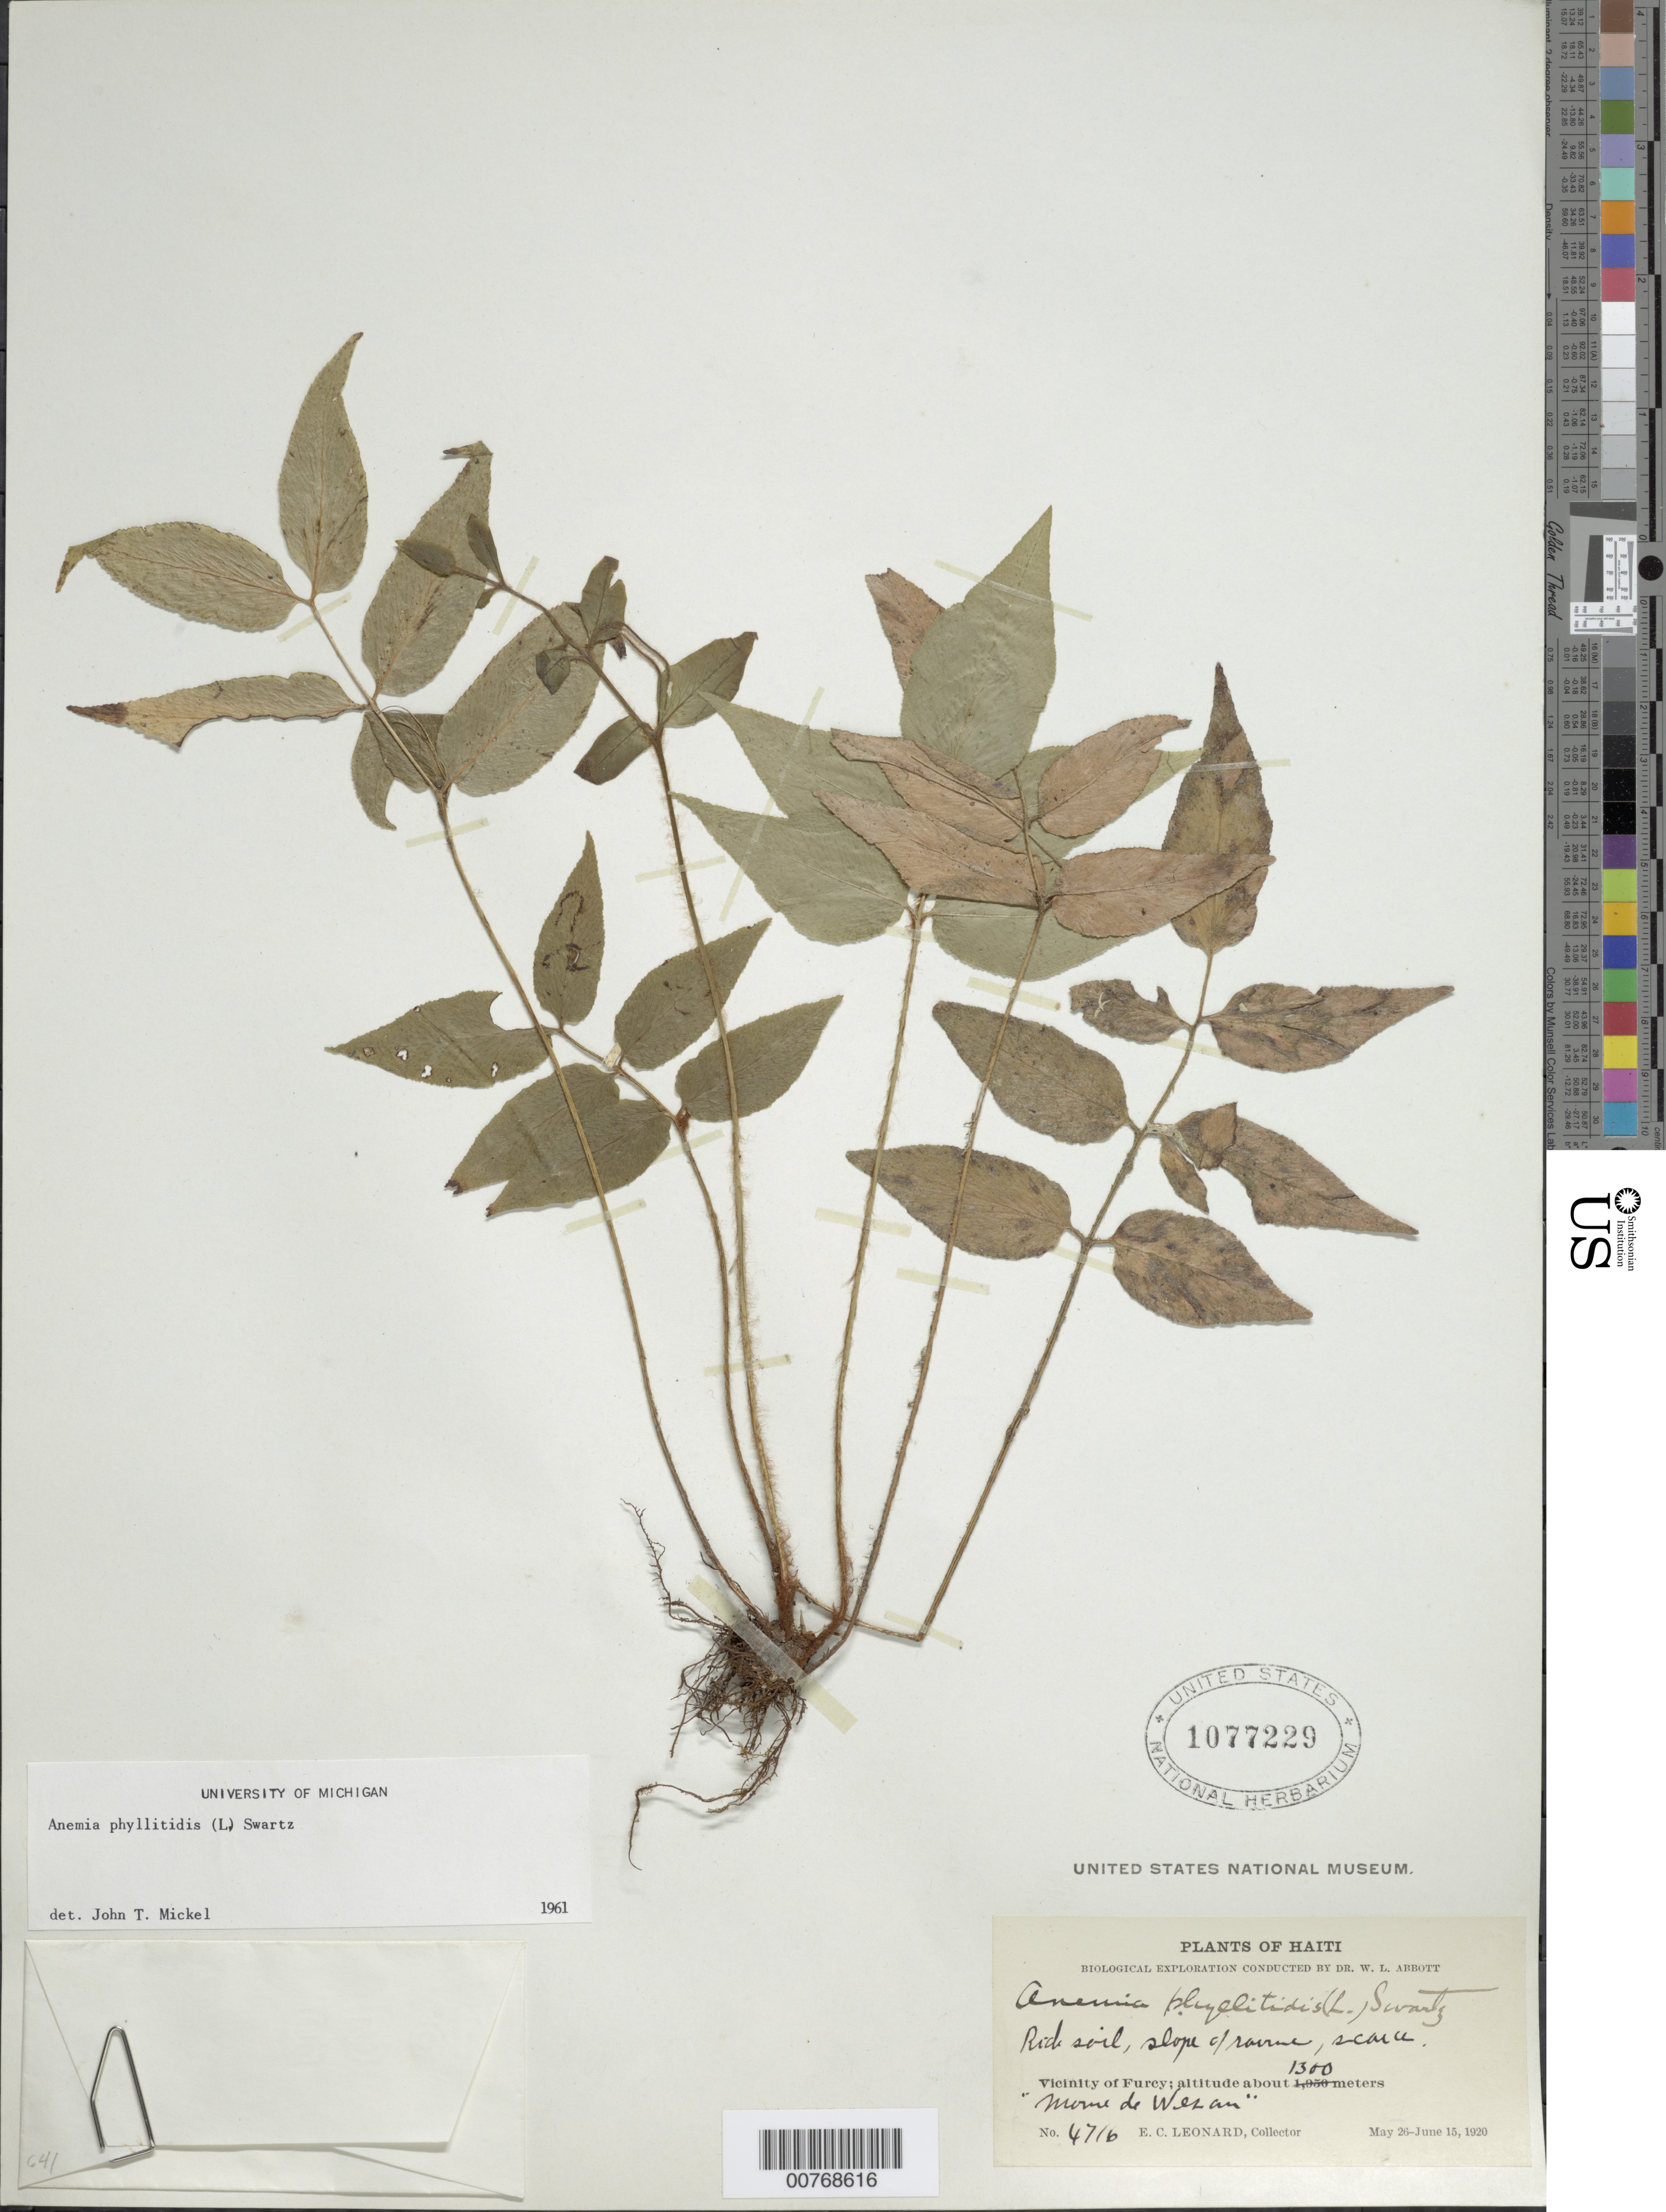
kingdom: Plantae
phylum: Tracheophyta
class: Polypodiopsida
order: Schizaeales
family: Anemiaceae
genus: Anemia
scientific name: Anemia phyllitidis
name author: (L.) Sw.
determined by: Mickel, J. T., (NY), New York Botanical Garden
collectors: E. C. Leonard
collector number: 4716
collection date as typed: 26 May 1920 15 Jun 1920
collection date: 1920-05-26/1920-06-15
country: Haiti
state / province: Ouest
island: Hispaniola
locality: Vicinity of Furcy, Morne de Wezan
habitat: Rich soil, slope of ravine, scarce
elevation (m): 1300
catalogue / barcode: US 1077229